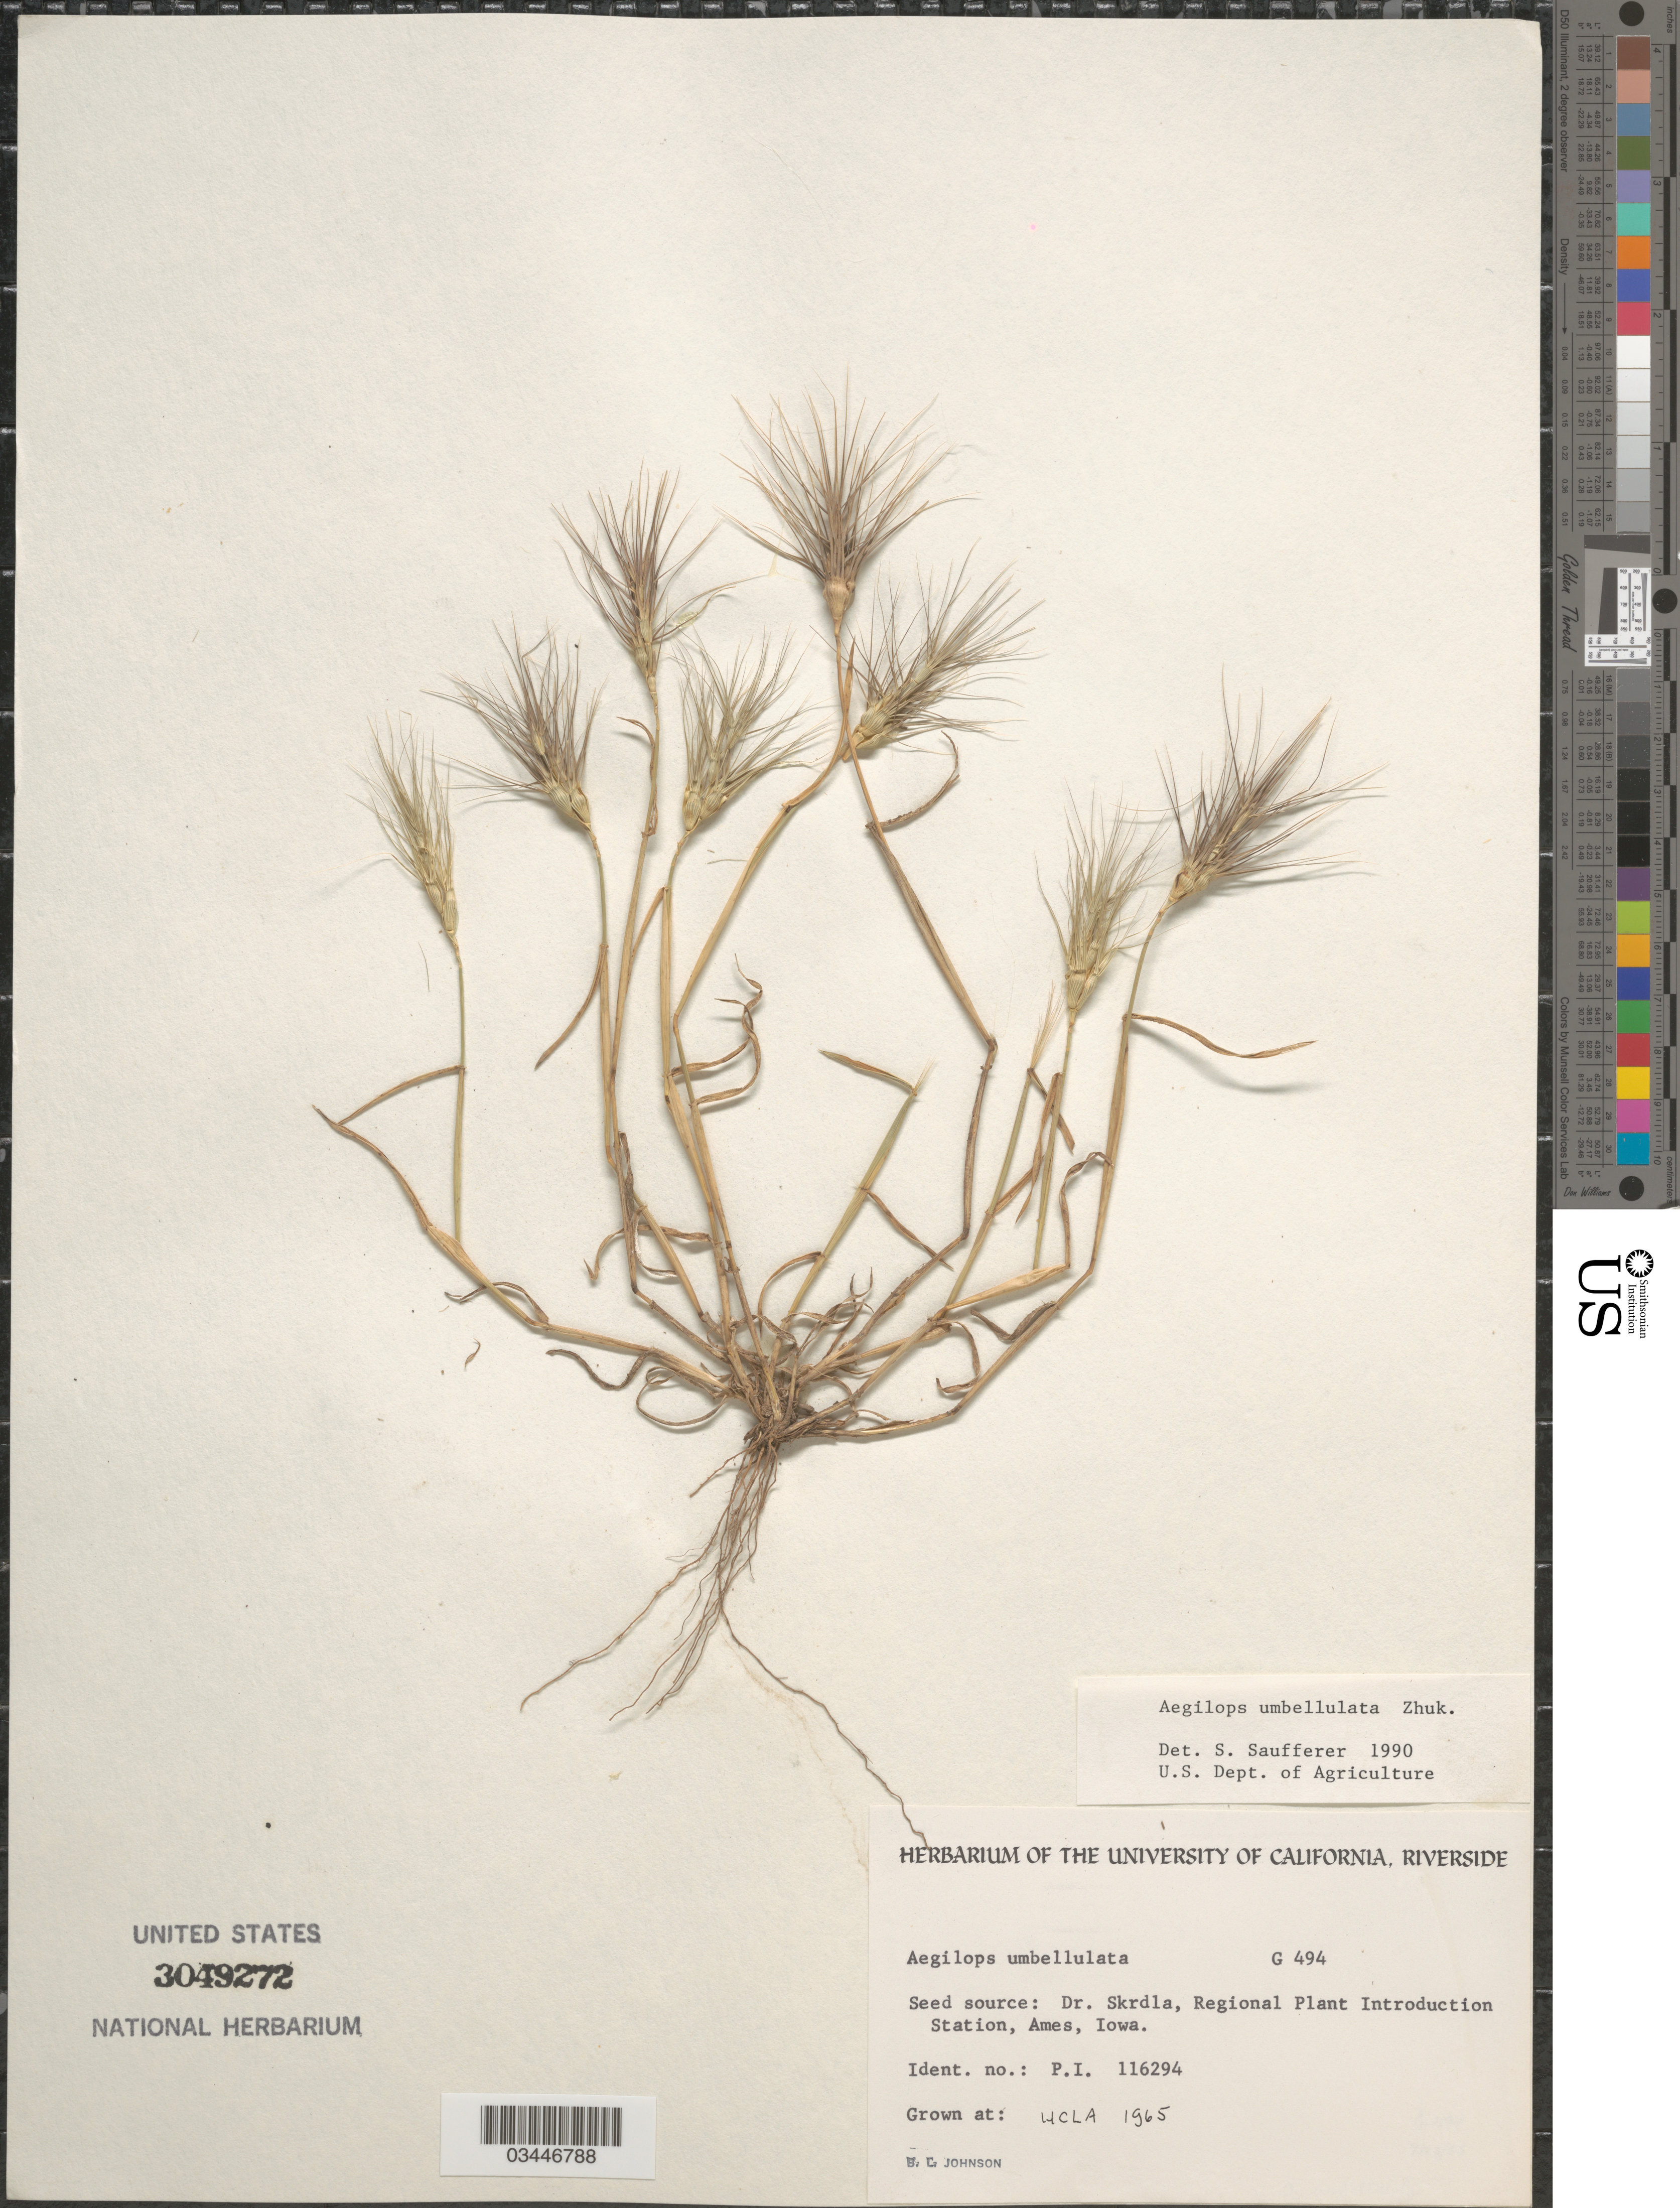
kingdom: Plantae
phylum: Tracheophyta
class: Liliopsida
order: Poales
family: Poaceae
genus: Aegilops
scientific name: Aegilops umbellulata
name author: Zhuk.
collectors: B. Johnson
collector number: G494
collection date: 1965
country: United States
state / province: California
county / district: Los Angeles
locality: UCLA.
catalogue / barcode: US 3049272